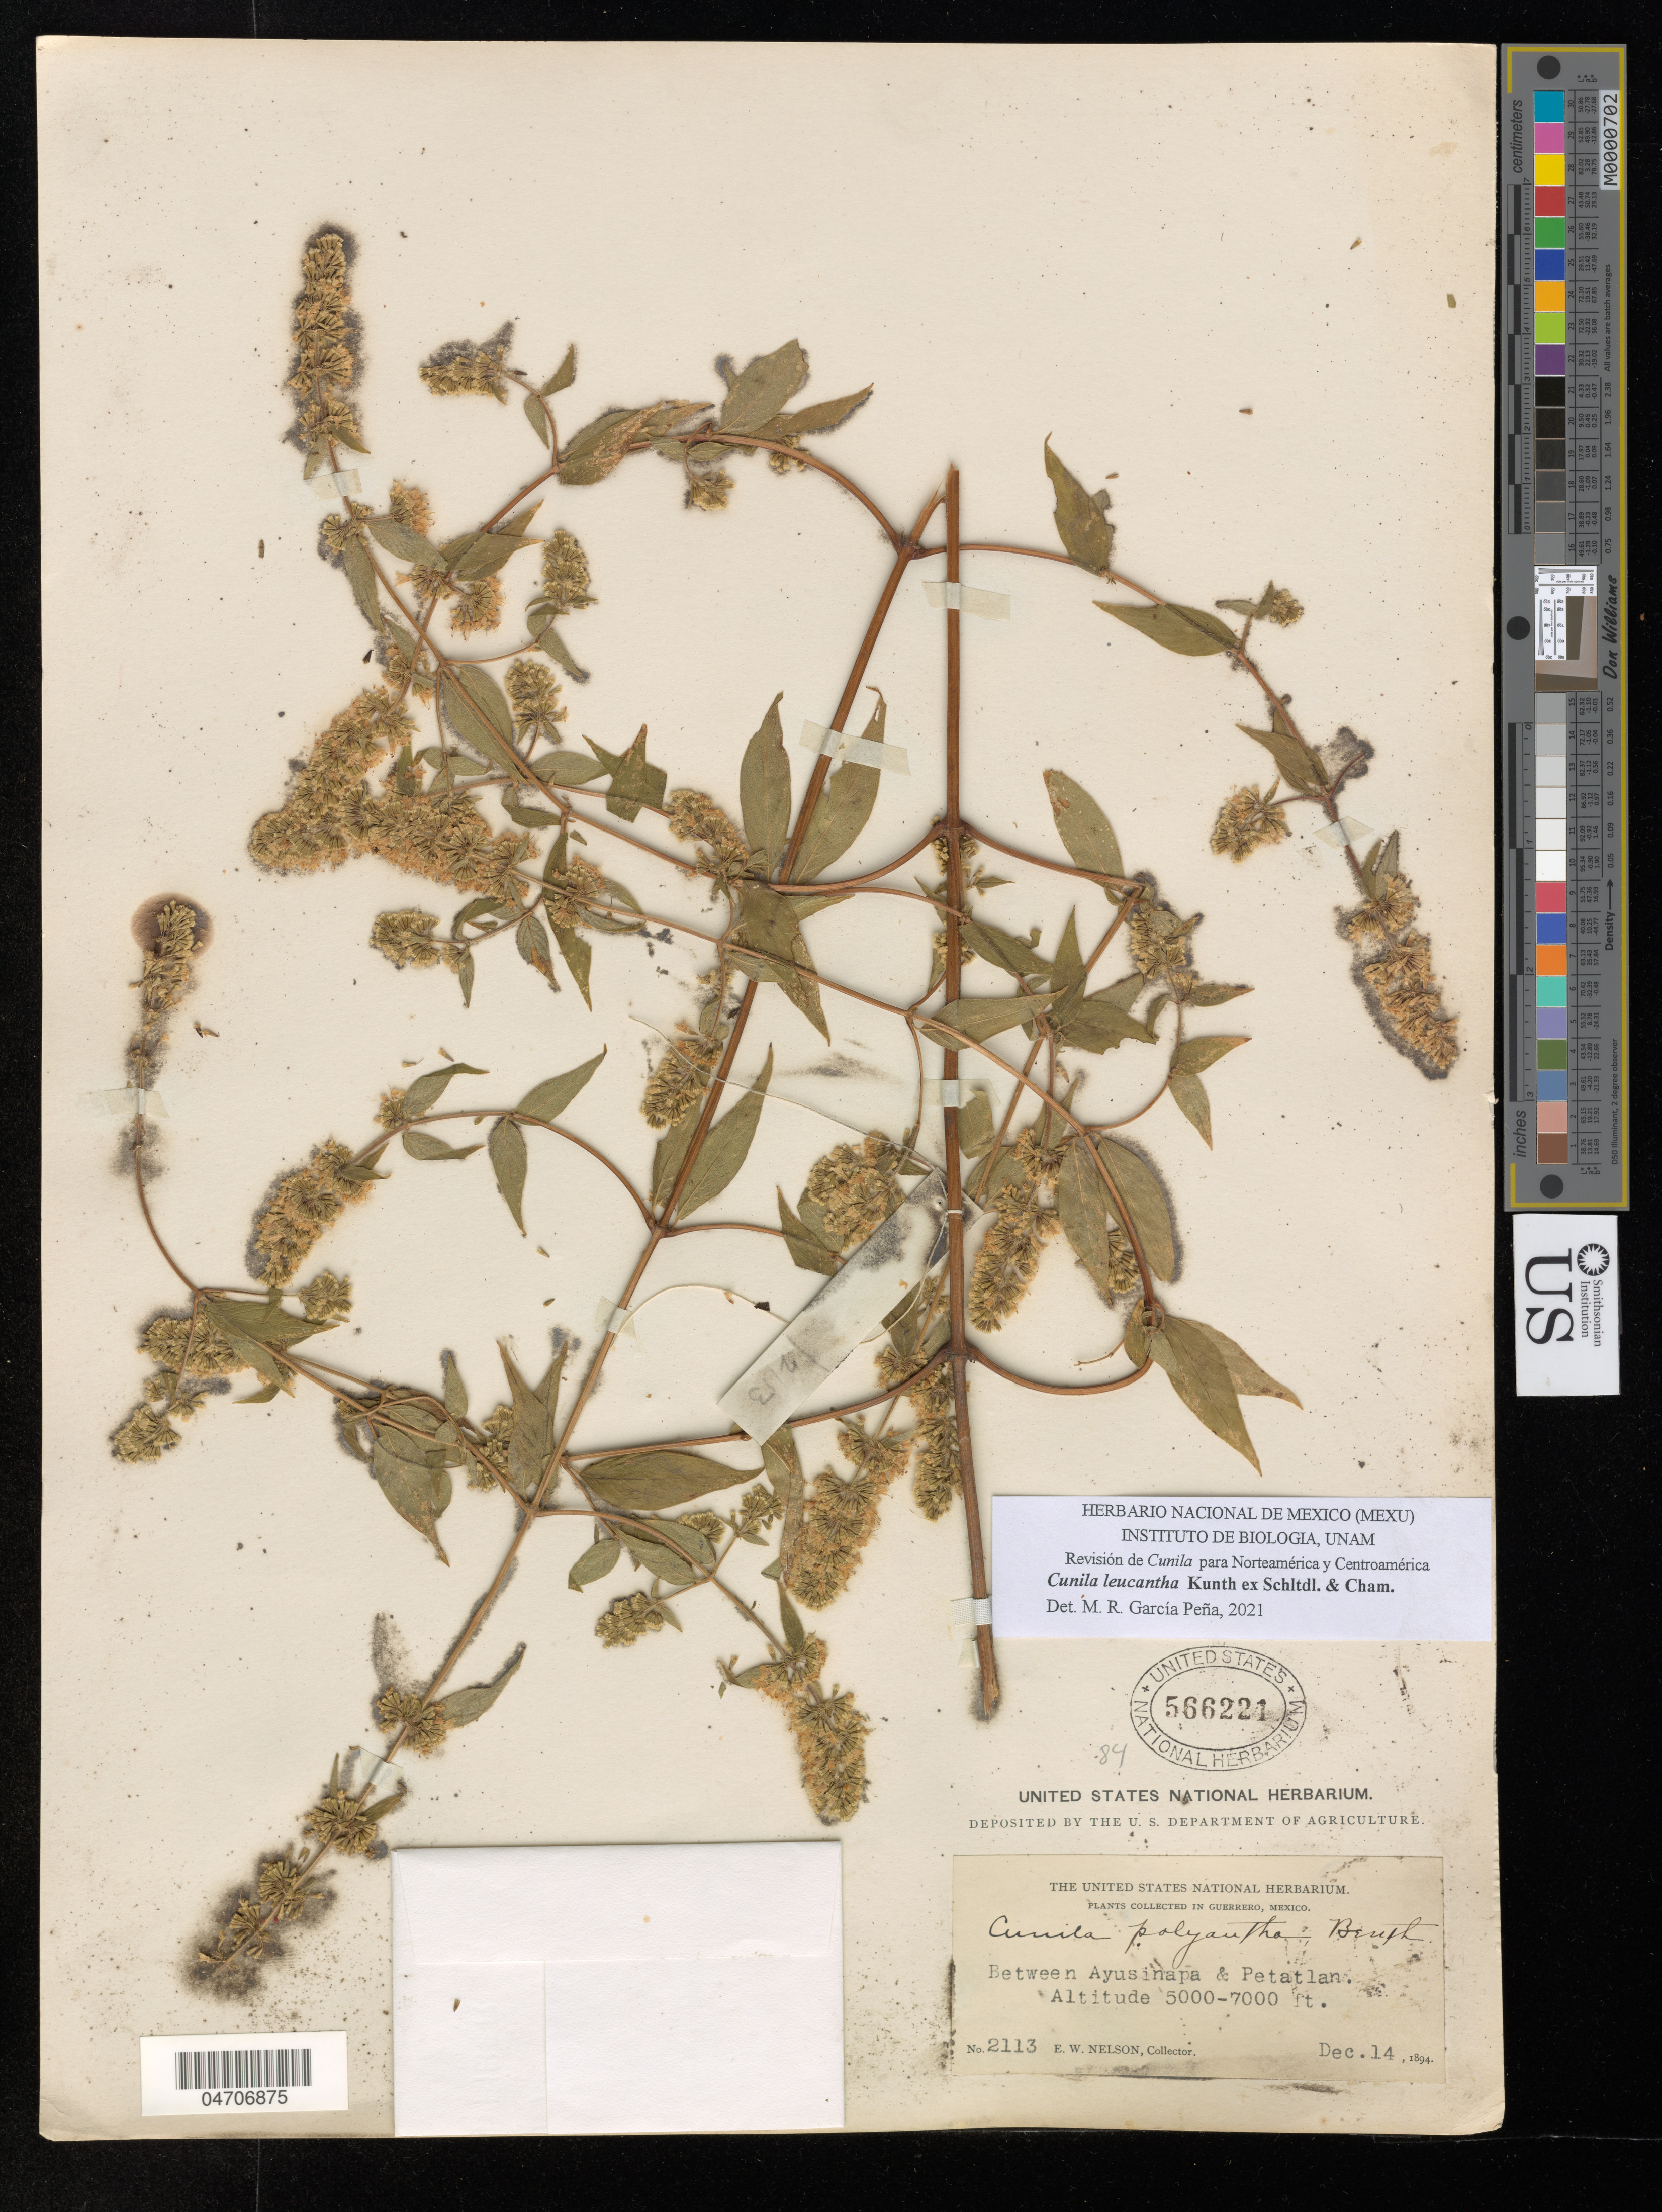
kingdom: Plantae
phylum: Tracheophyta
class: Magnoliopsida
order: Lamiales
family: Lamiaceae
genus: Cunila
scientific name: Cunila leucantha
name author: Kunth ex Schltdl. & Cham.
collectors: E. W. Nelson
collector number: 2113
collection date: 1894-12-14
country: Mexico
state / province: Guerrero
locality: Between Ayusinapa & Petatlan.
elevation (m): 1524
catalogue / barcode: US 566221